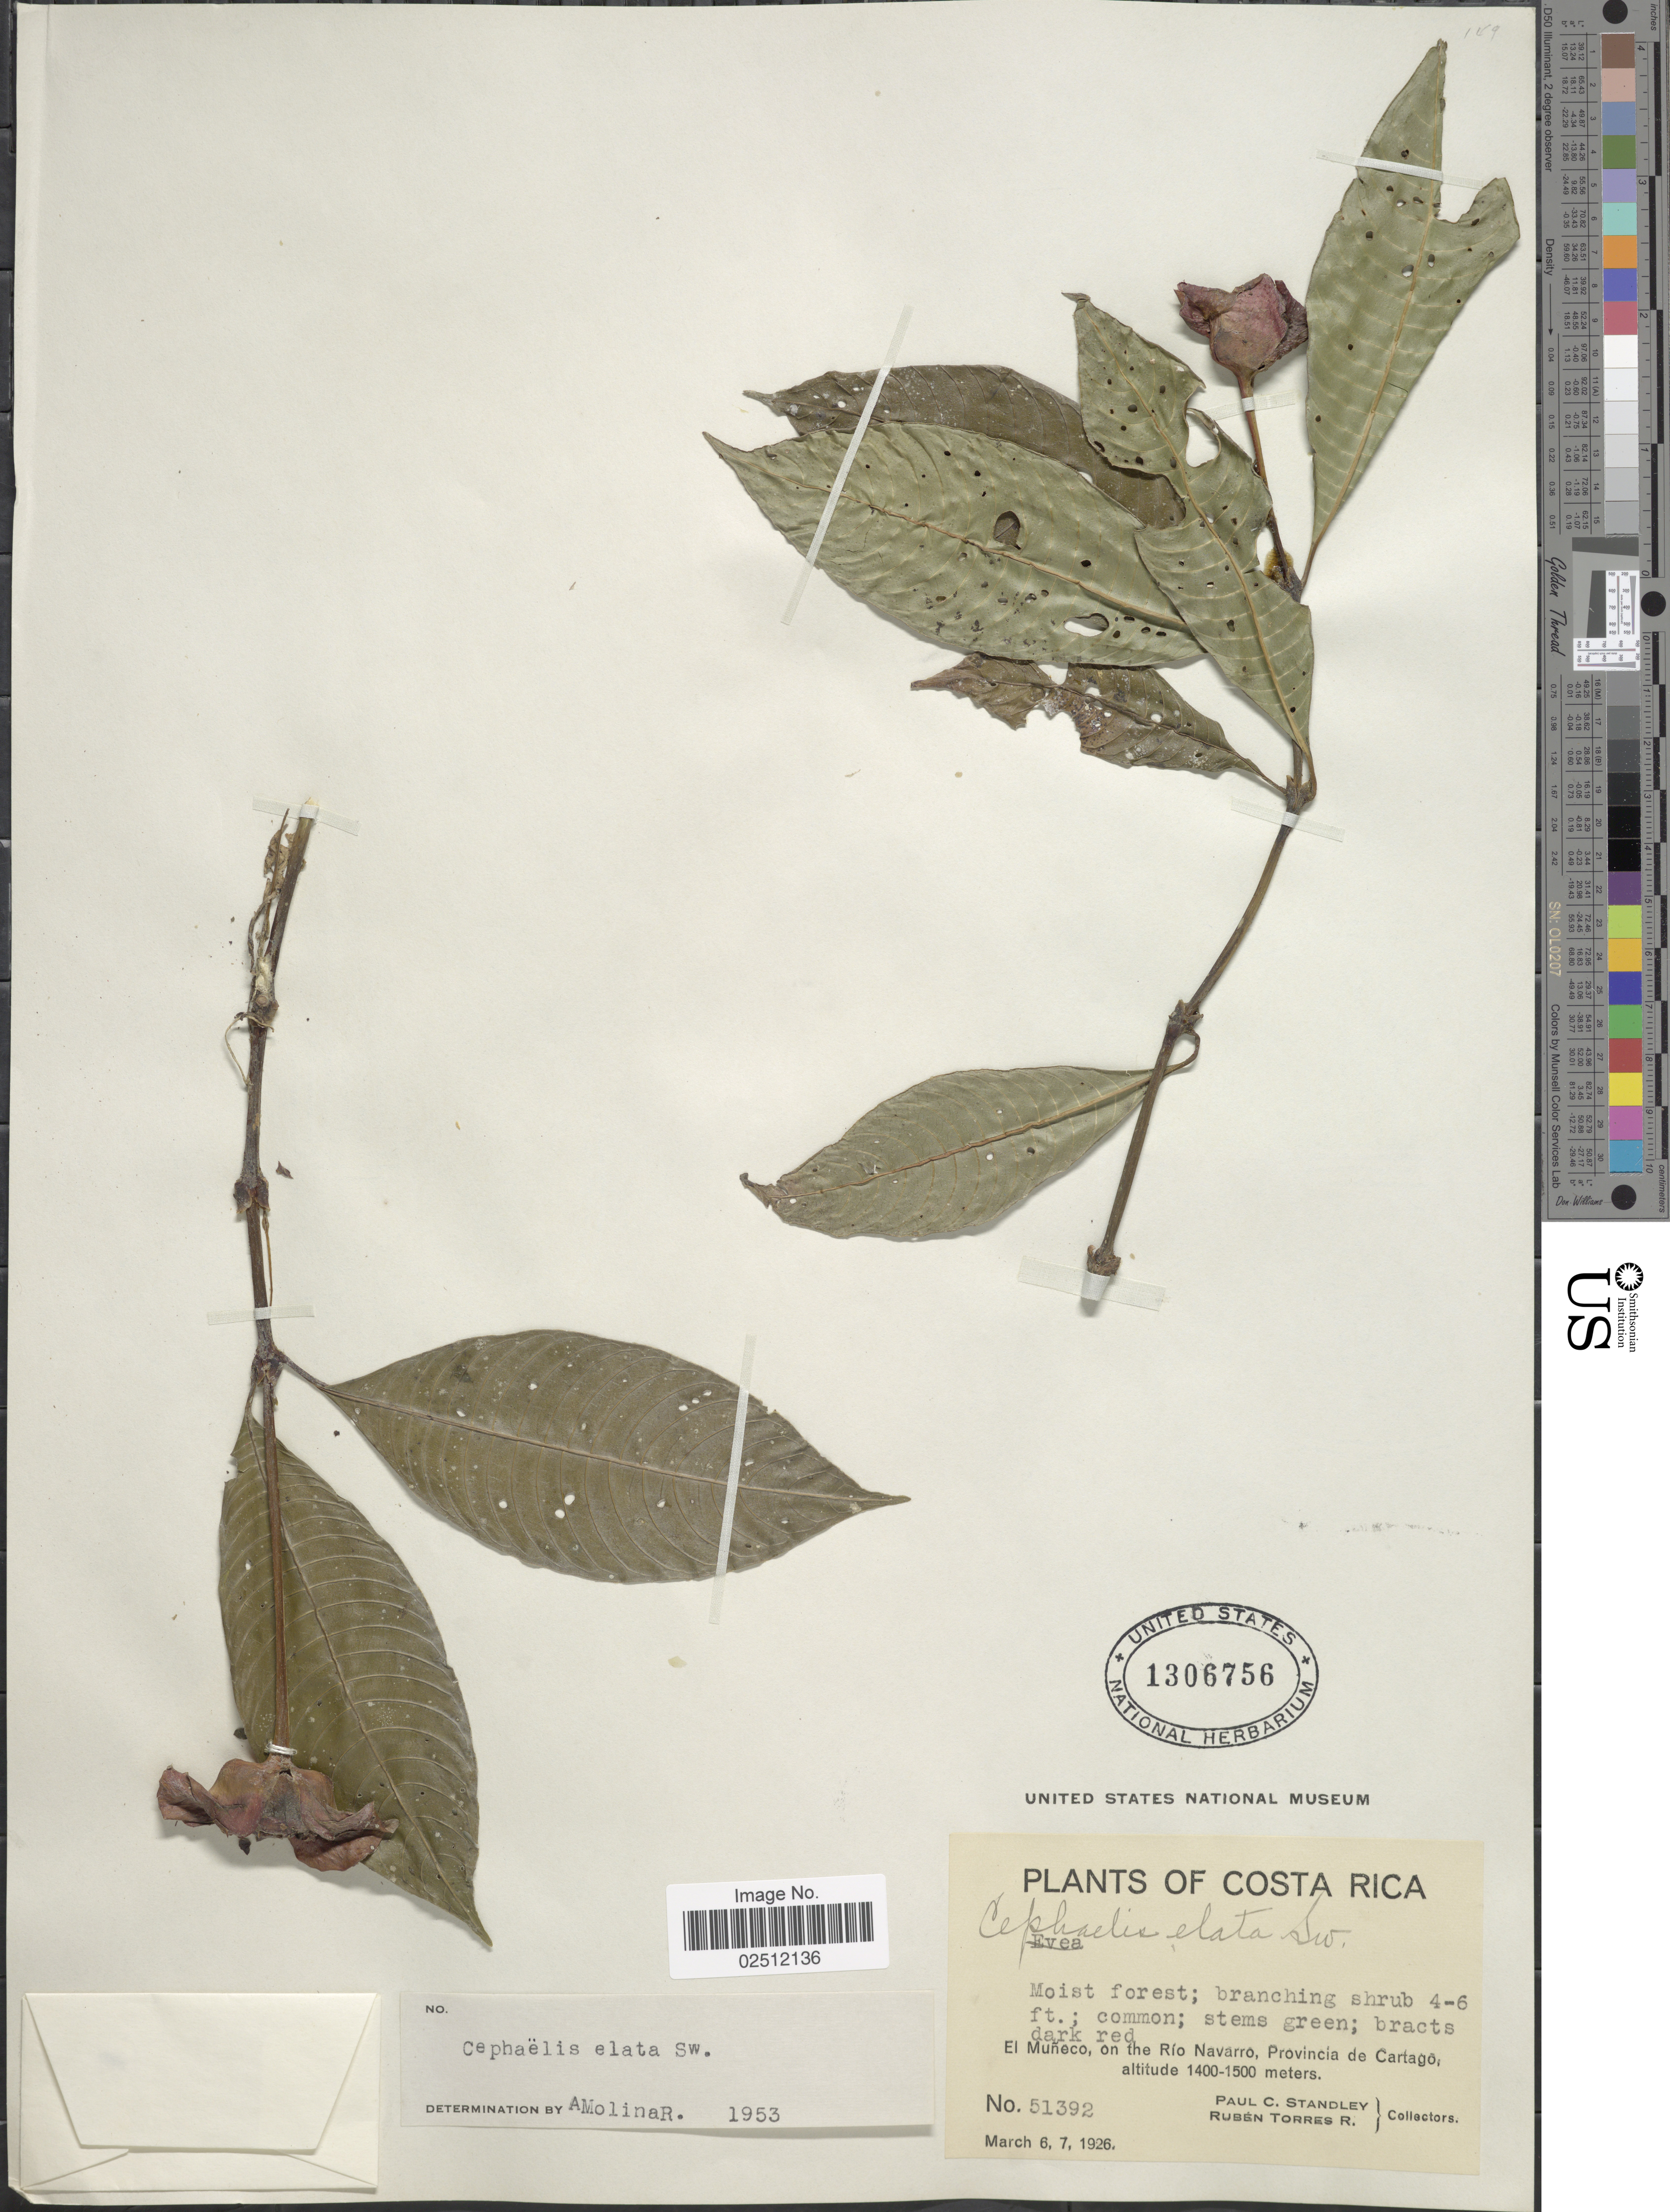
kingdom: Plantae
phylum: Tracheophyta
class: Magnoliopsida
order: Gentianales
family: Rubiaceae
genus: Psychotria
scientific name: Psychotria elata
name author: (Sw.) Hammel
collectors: P. C. Standley & R. Torres Rojas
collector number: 51392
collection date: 1926-03-06/1926-03-07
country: Costa Rica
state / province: Cartago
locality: Moist forest; El Muñeco, on the Río Navarro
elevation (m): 1400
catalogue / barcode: US 1306756